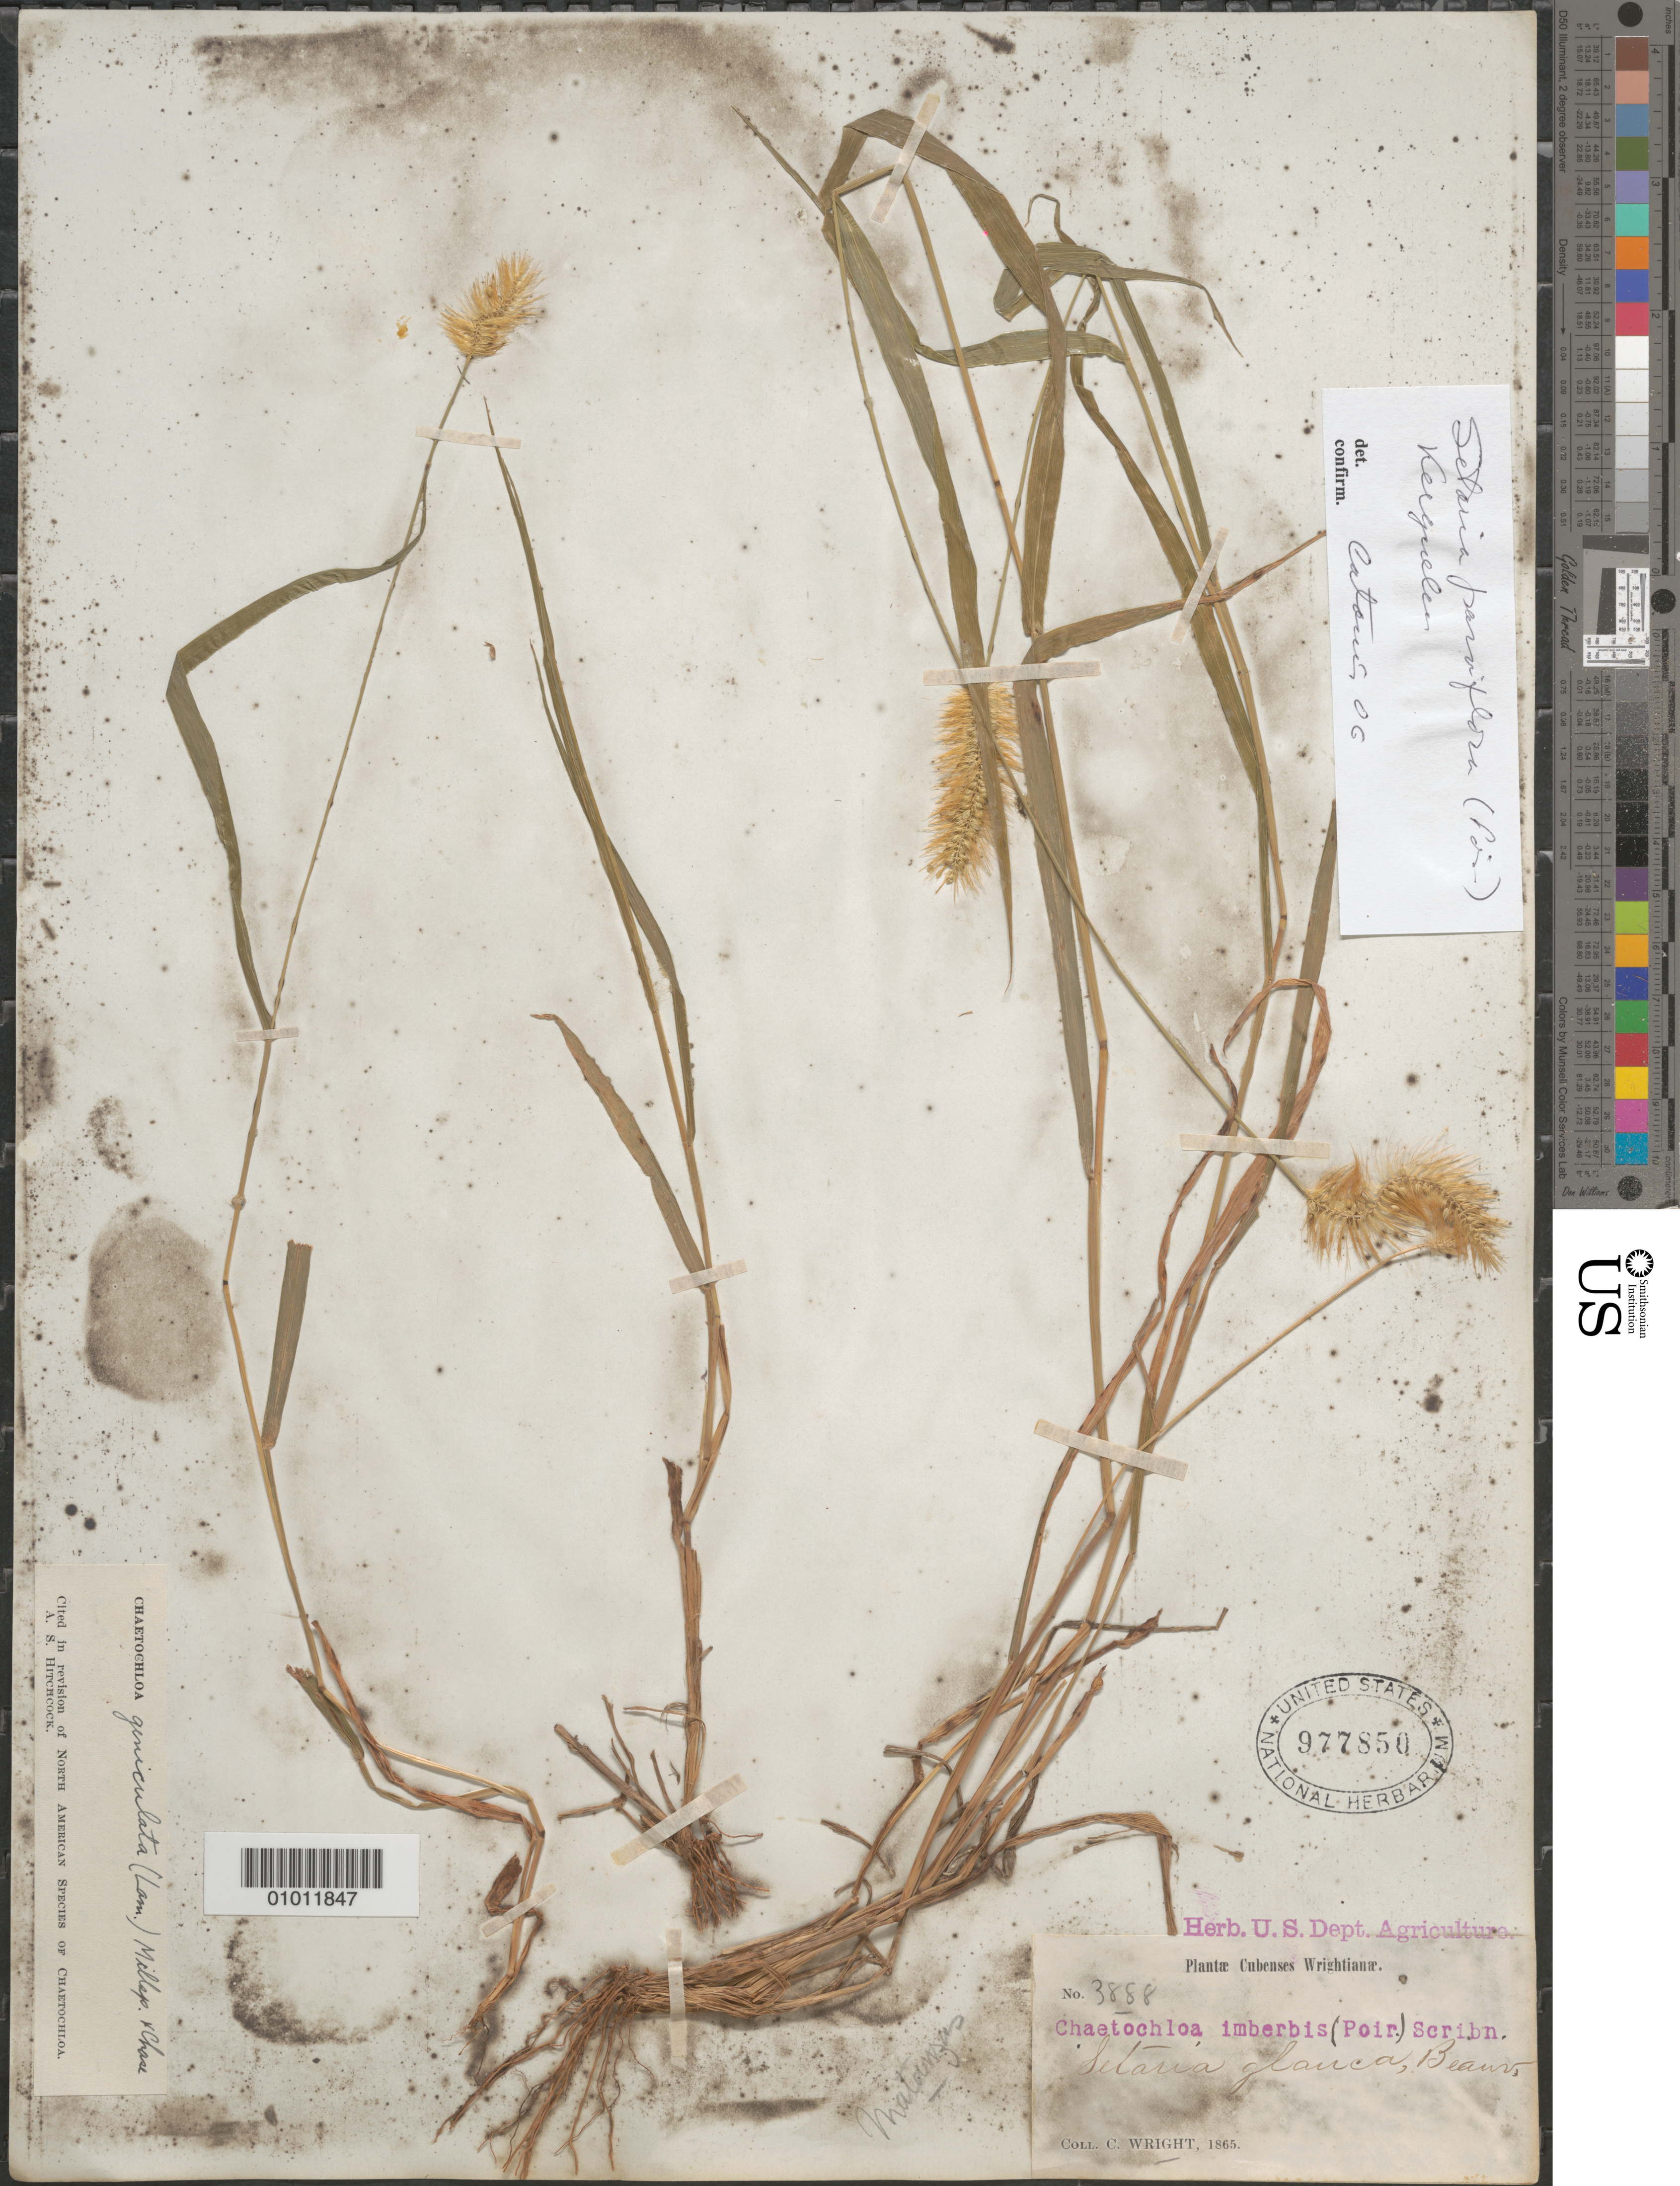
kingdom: Plantae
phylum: Tracheophyta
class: Liliopsida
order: Poales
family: Poaceae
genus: Setaria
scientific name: Setaria parviflora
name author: (Poir.) Kerguélen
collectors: C. Wright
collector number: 3888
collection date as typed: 1800 to 1899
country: Cuba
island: Cuba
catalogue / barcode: US 977850